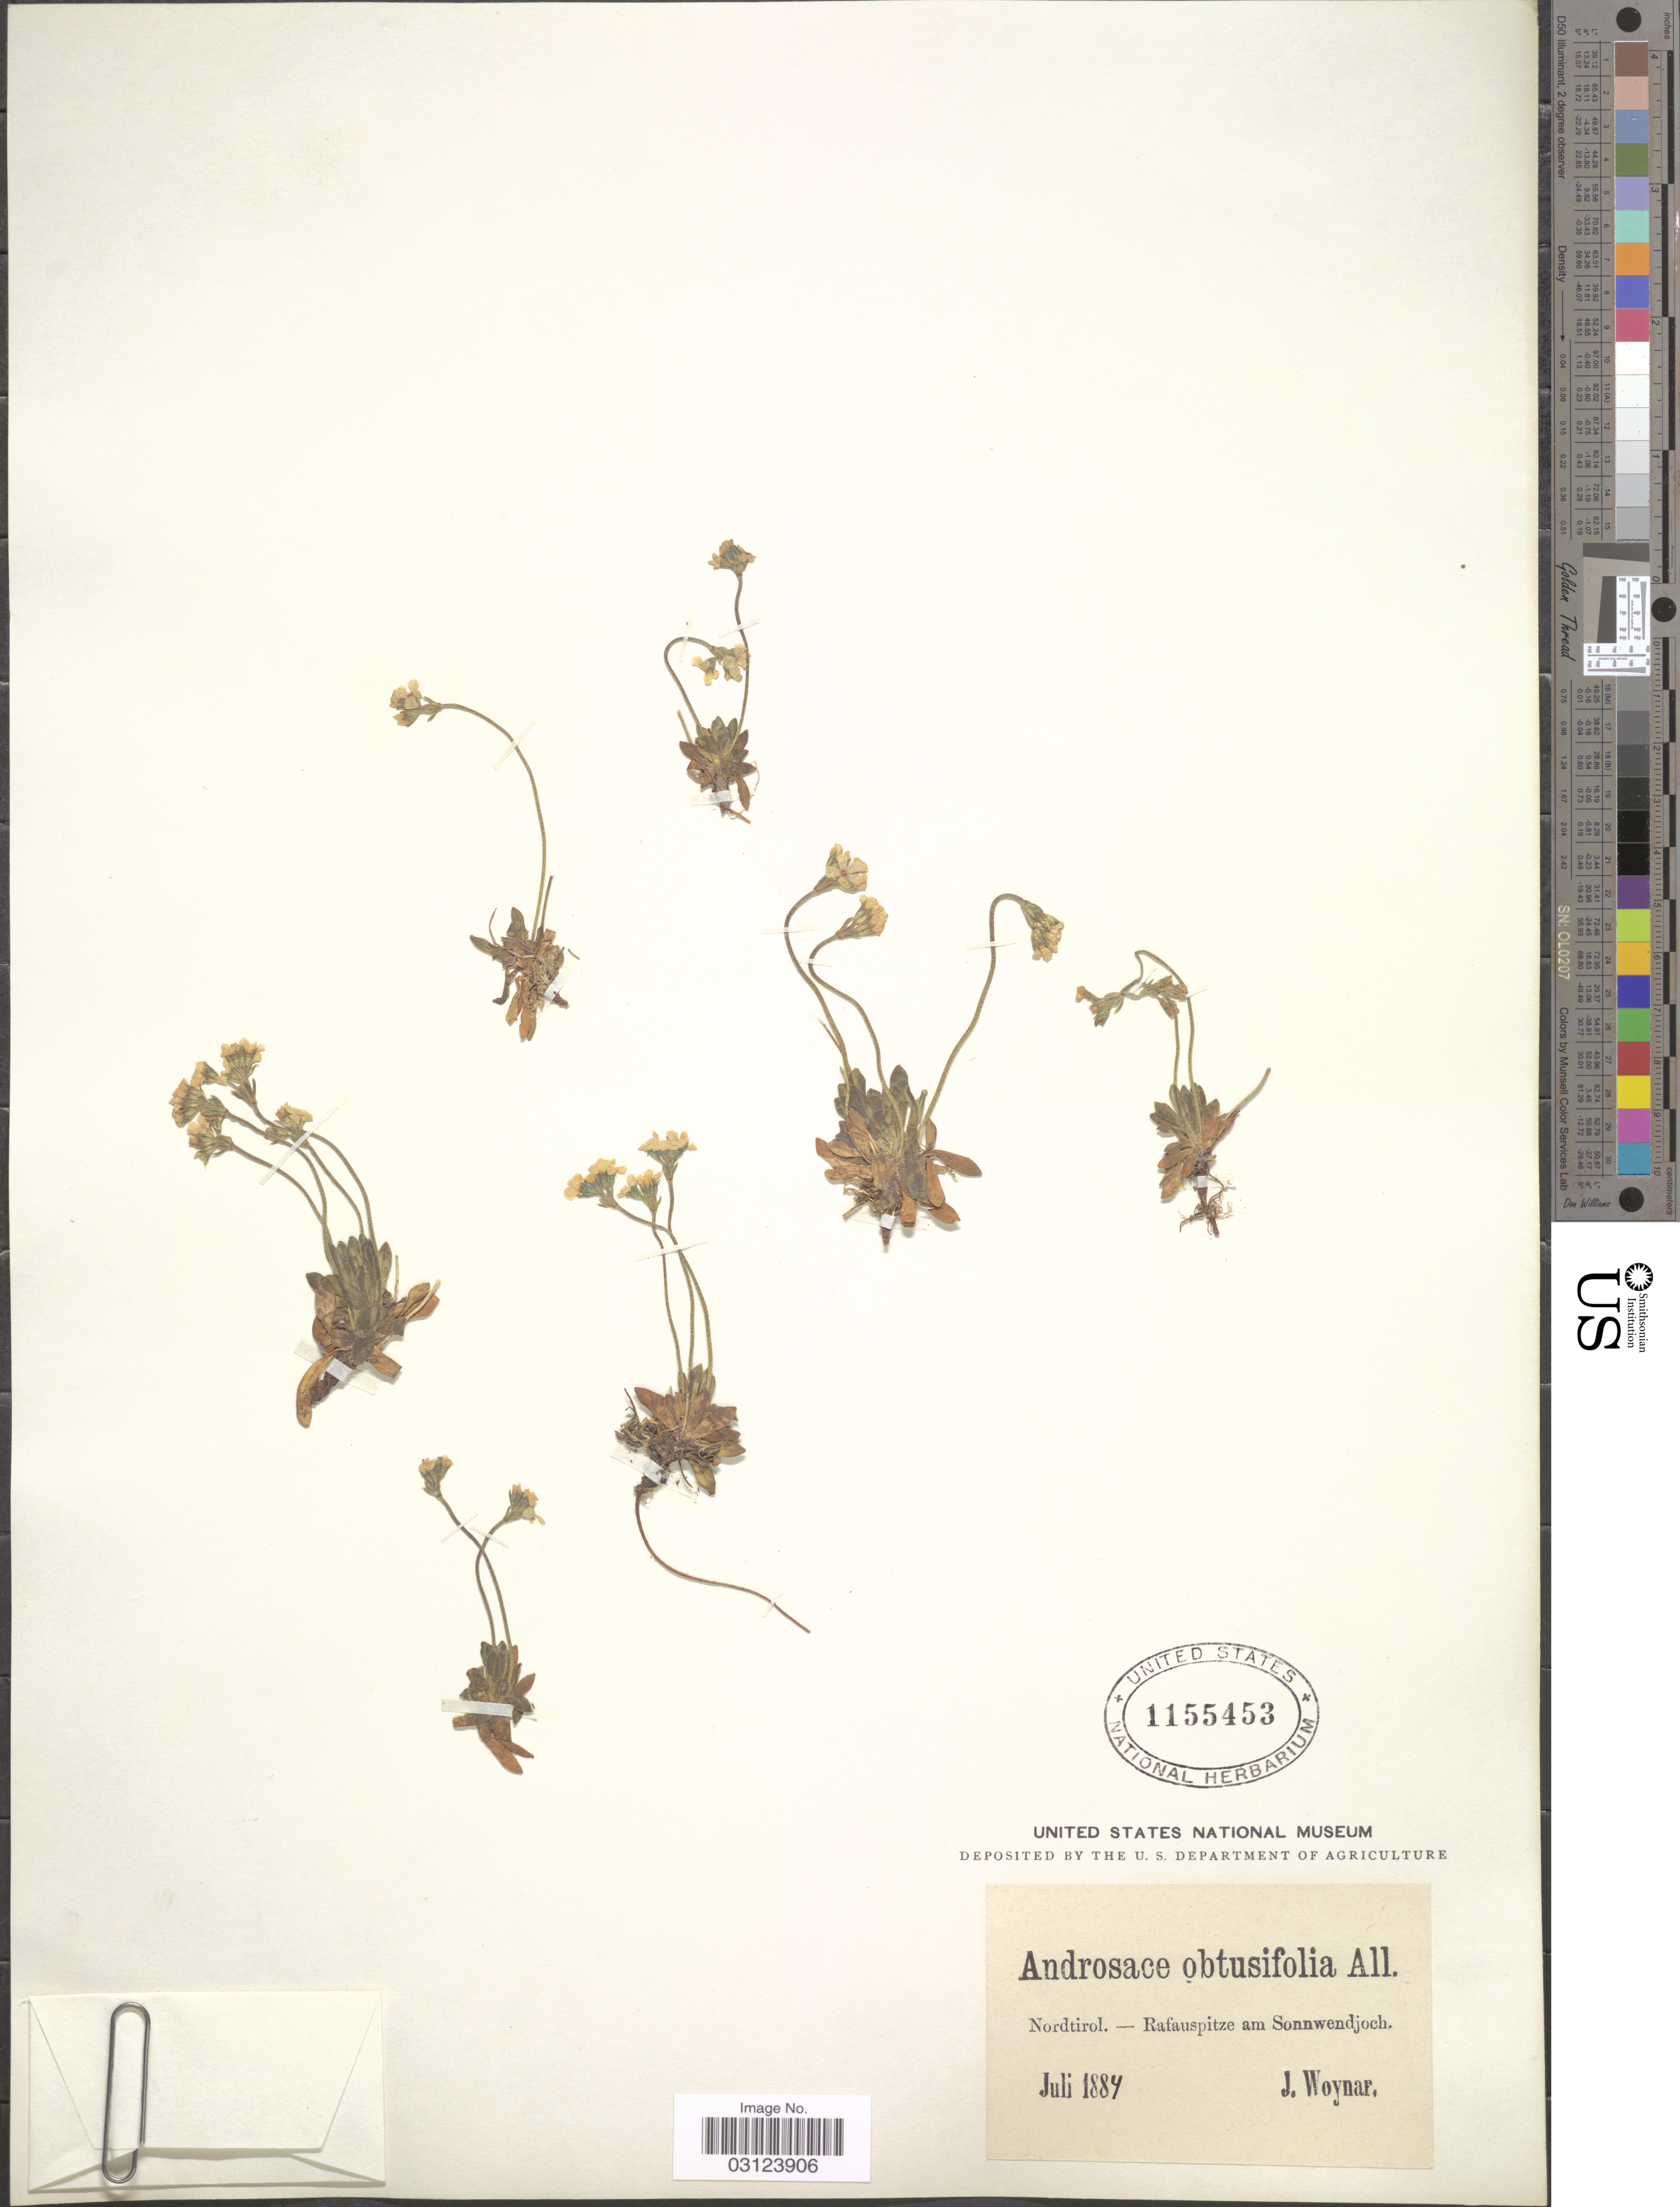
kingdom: Plantae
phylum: Tracheophyta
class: Magnoliopsida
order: Ericales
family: Primulaceae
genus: Androsace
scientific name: Androsace obtusifolia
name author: All.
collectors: J. Woynar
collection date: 1884-07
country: Austria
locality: Nordtirol.-Rafauspitze am Sonnwendjoch.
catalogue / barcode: US 1155453